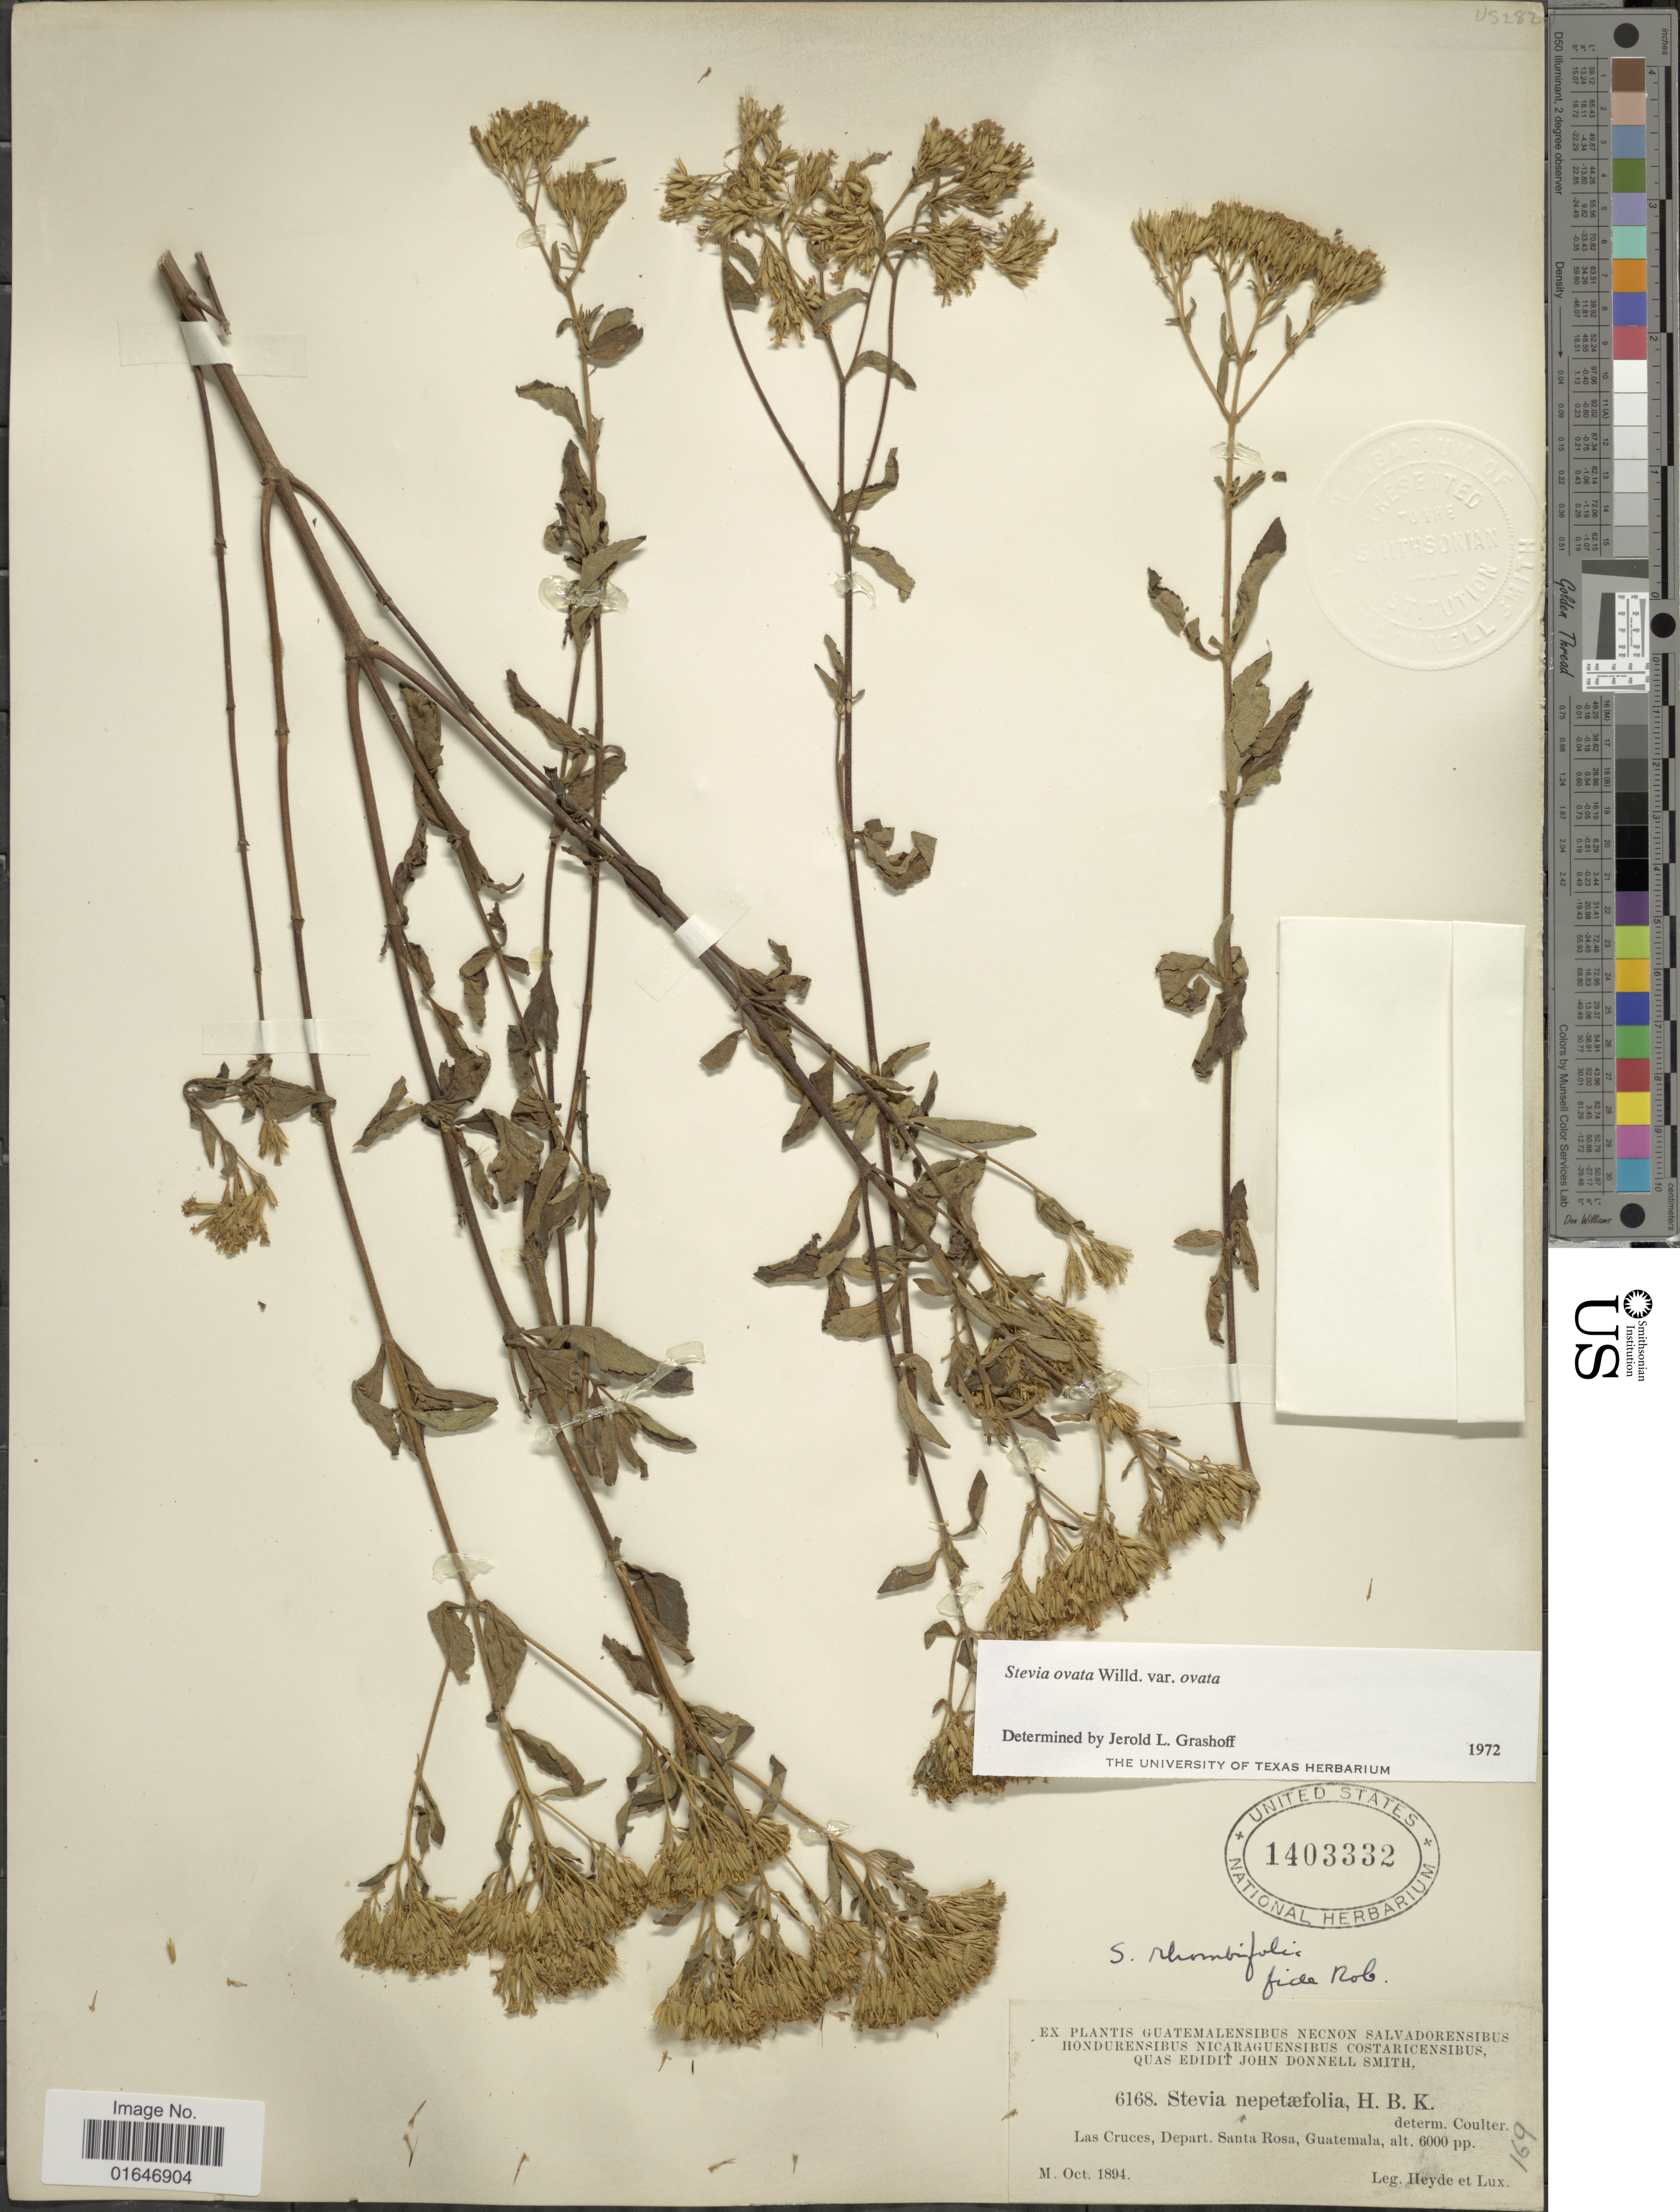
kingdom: Plantae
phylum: Tracheophyta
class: Magnoliopsida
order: Asterales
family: Asteraceae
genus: Stevia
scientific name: Stevia ovata var. ovata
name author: Willd.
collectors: Heyde & Lux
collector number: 169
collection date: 1894-10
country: Guatemala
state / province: Santa Rosa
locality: Las Cruces.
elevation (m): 1829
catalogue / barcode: US 1403332